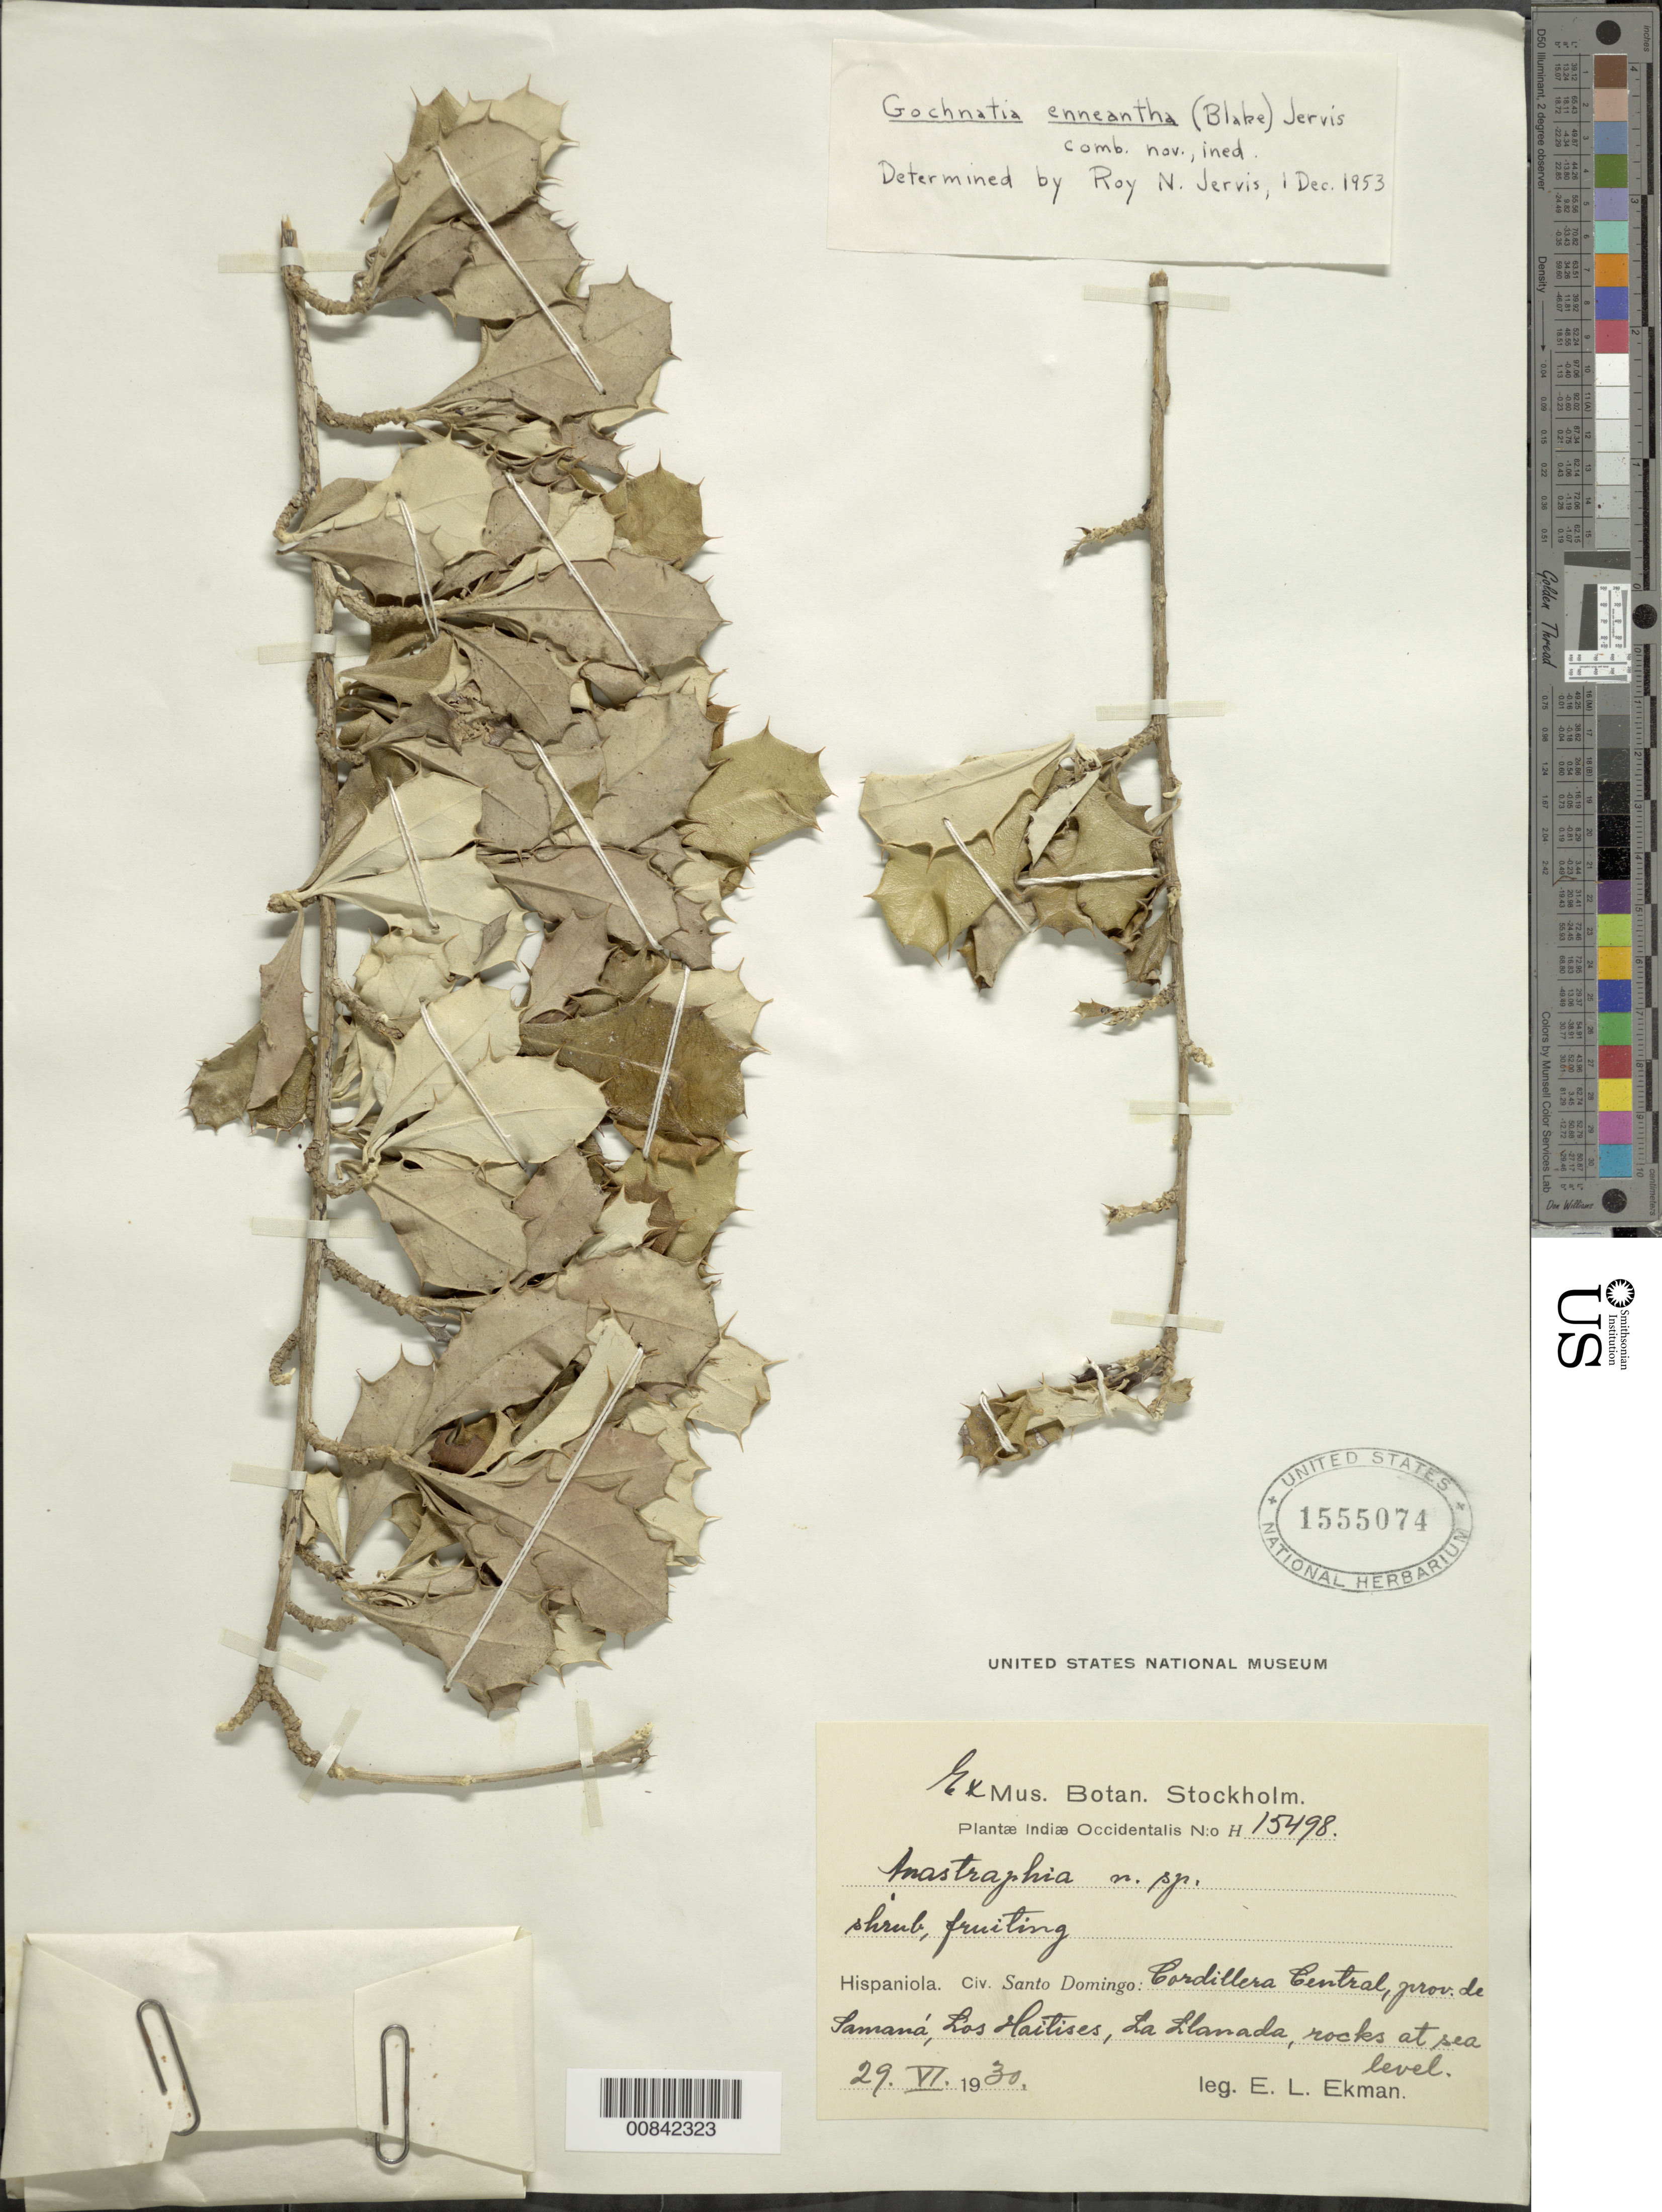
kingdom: Plantae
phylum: Tracheophyta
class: Magnoliopsida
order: Asterales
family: Asteraceae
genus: Anastraphia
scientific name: Anastraphia enneantha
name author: S.F. Blake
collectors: E. L. Ekman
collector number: H 15498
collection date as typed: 29 Jun 1930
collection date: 1930-06-29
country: Dominican Republic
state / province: Samana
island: Hispaniola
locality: Cordillera Central, Los Haitises, La Llamada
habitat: Rocks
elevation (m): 0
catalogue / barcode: US 1555074